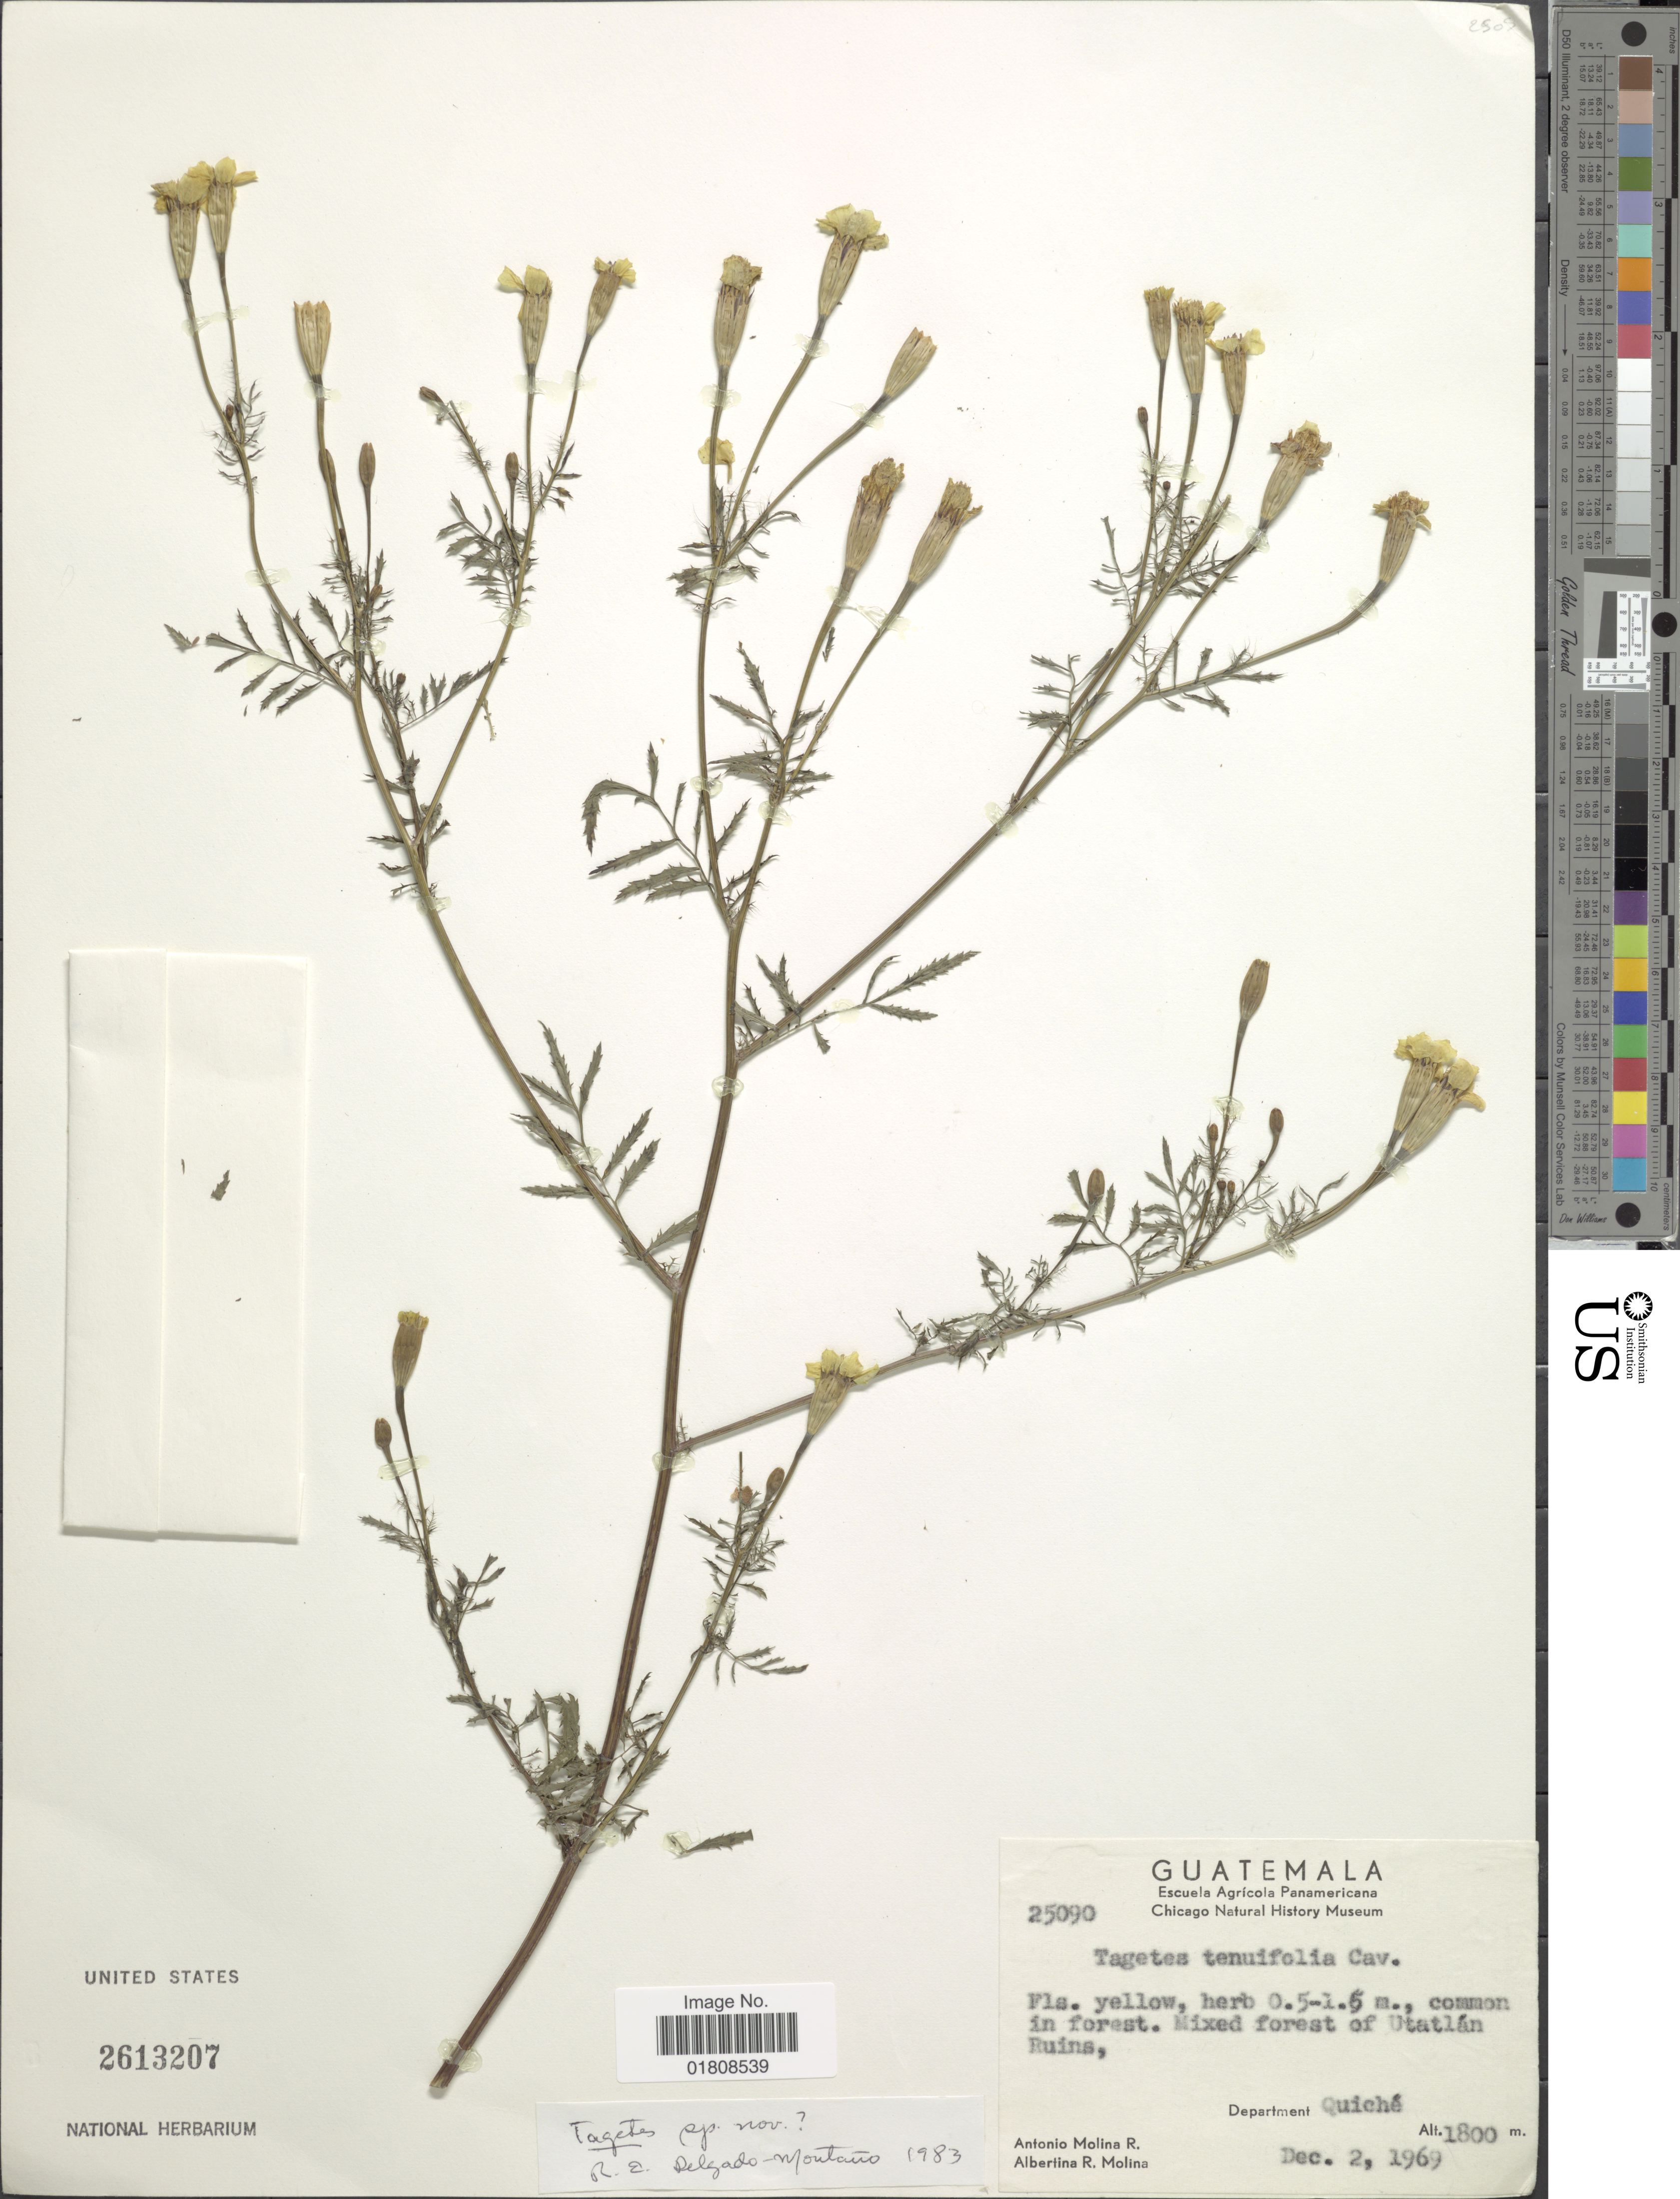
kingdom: Plantae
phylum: Tracheophyta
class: Magnoliopsida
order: Asterales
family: Asteraceae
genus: Tagetes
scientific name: Tagetes sp.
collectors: A. Molina R. & A. R. Molina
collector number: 25090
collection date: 1969-12-02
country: Guatemala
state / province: El Quiché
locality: Utatlan Ruins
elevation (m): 1800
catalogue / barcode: US 2613207